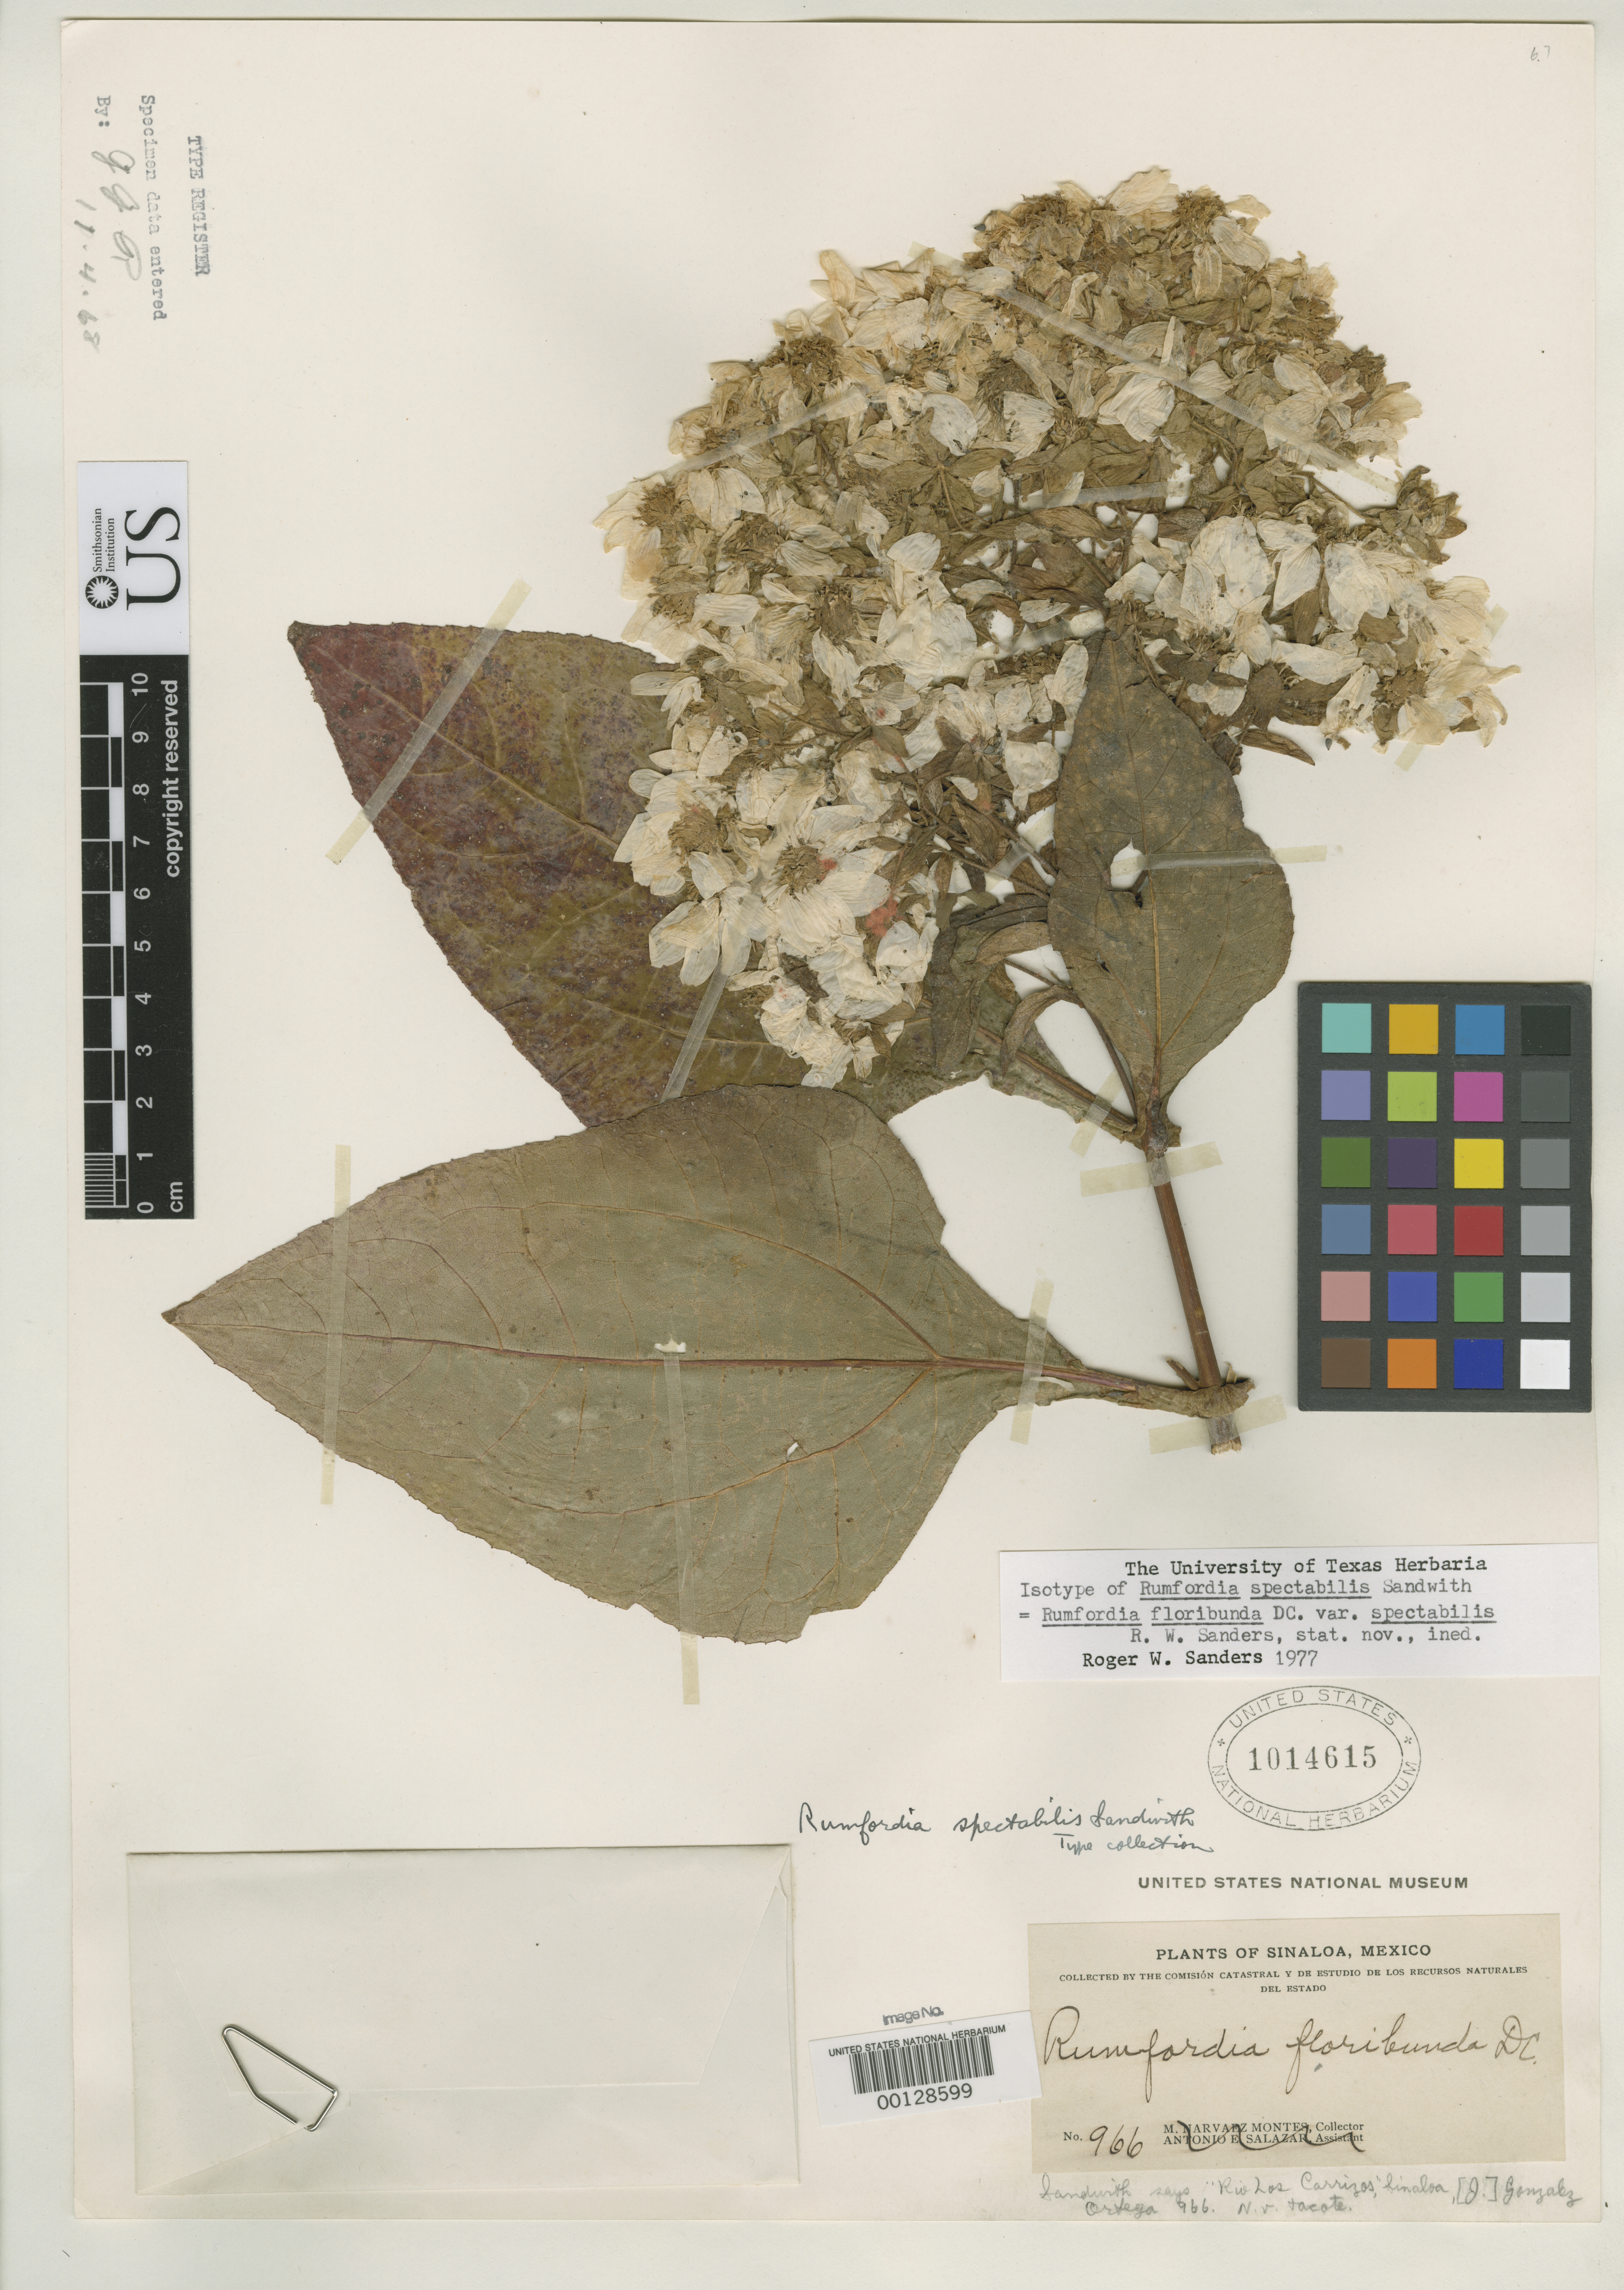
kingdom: Plantae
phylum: Tracheophyta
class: Magnoliopsida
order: Asterales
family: Asteraceae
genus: Rumfordia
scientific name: Rumfordia spectabilis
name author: Sandwith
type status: Isotype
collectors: J. Ortega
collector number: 966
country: Mexico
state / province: Sinaloa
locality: Rio Los Carrizos.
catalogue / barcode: US 1014615